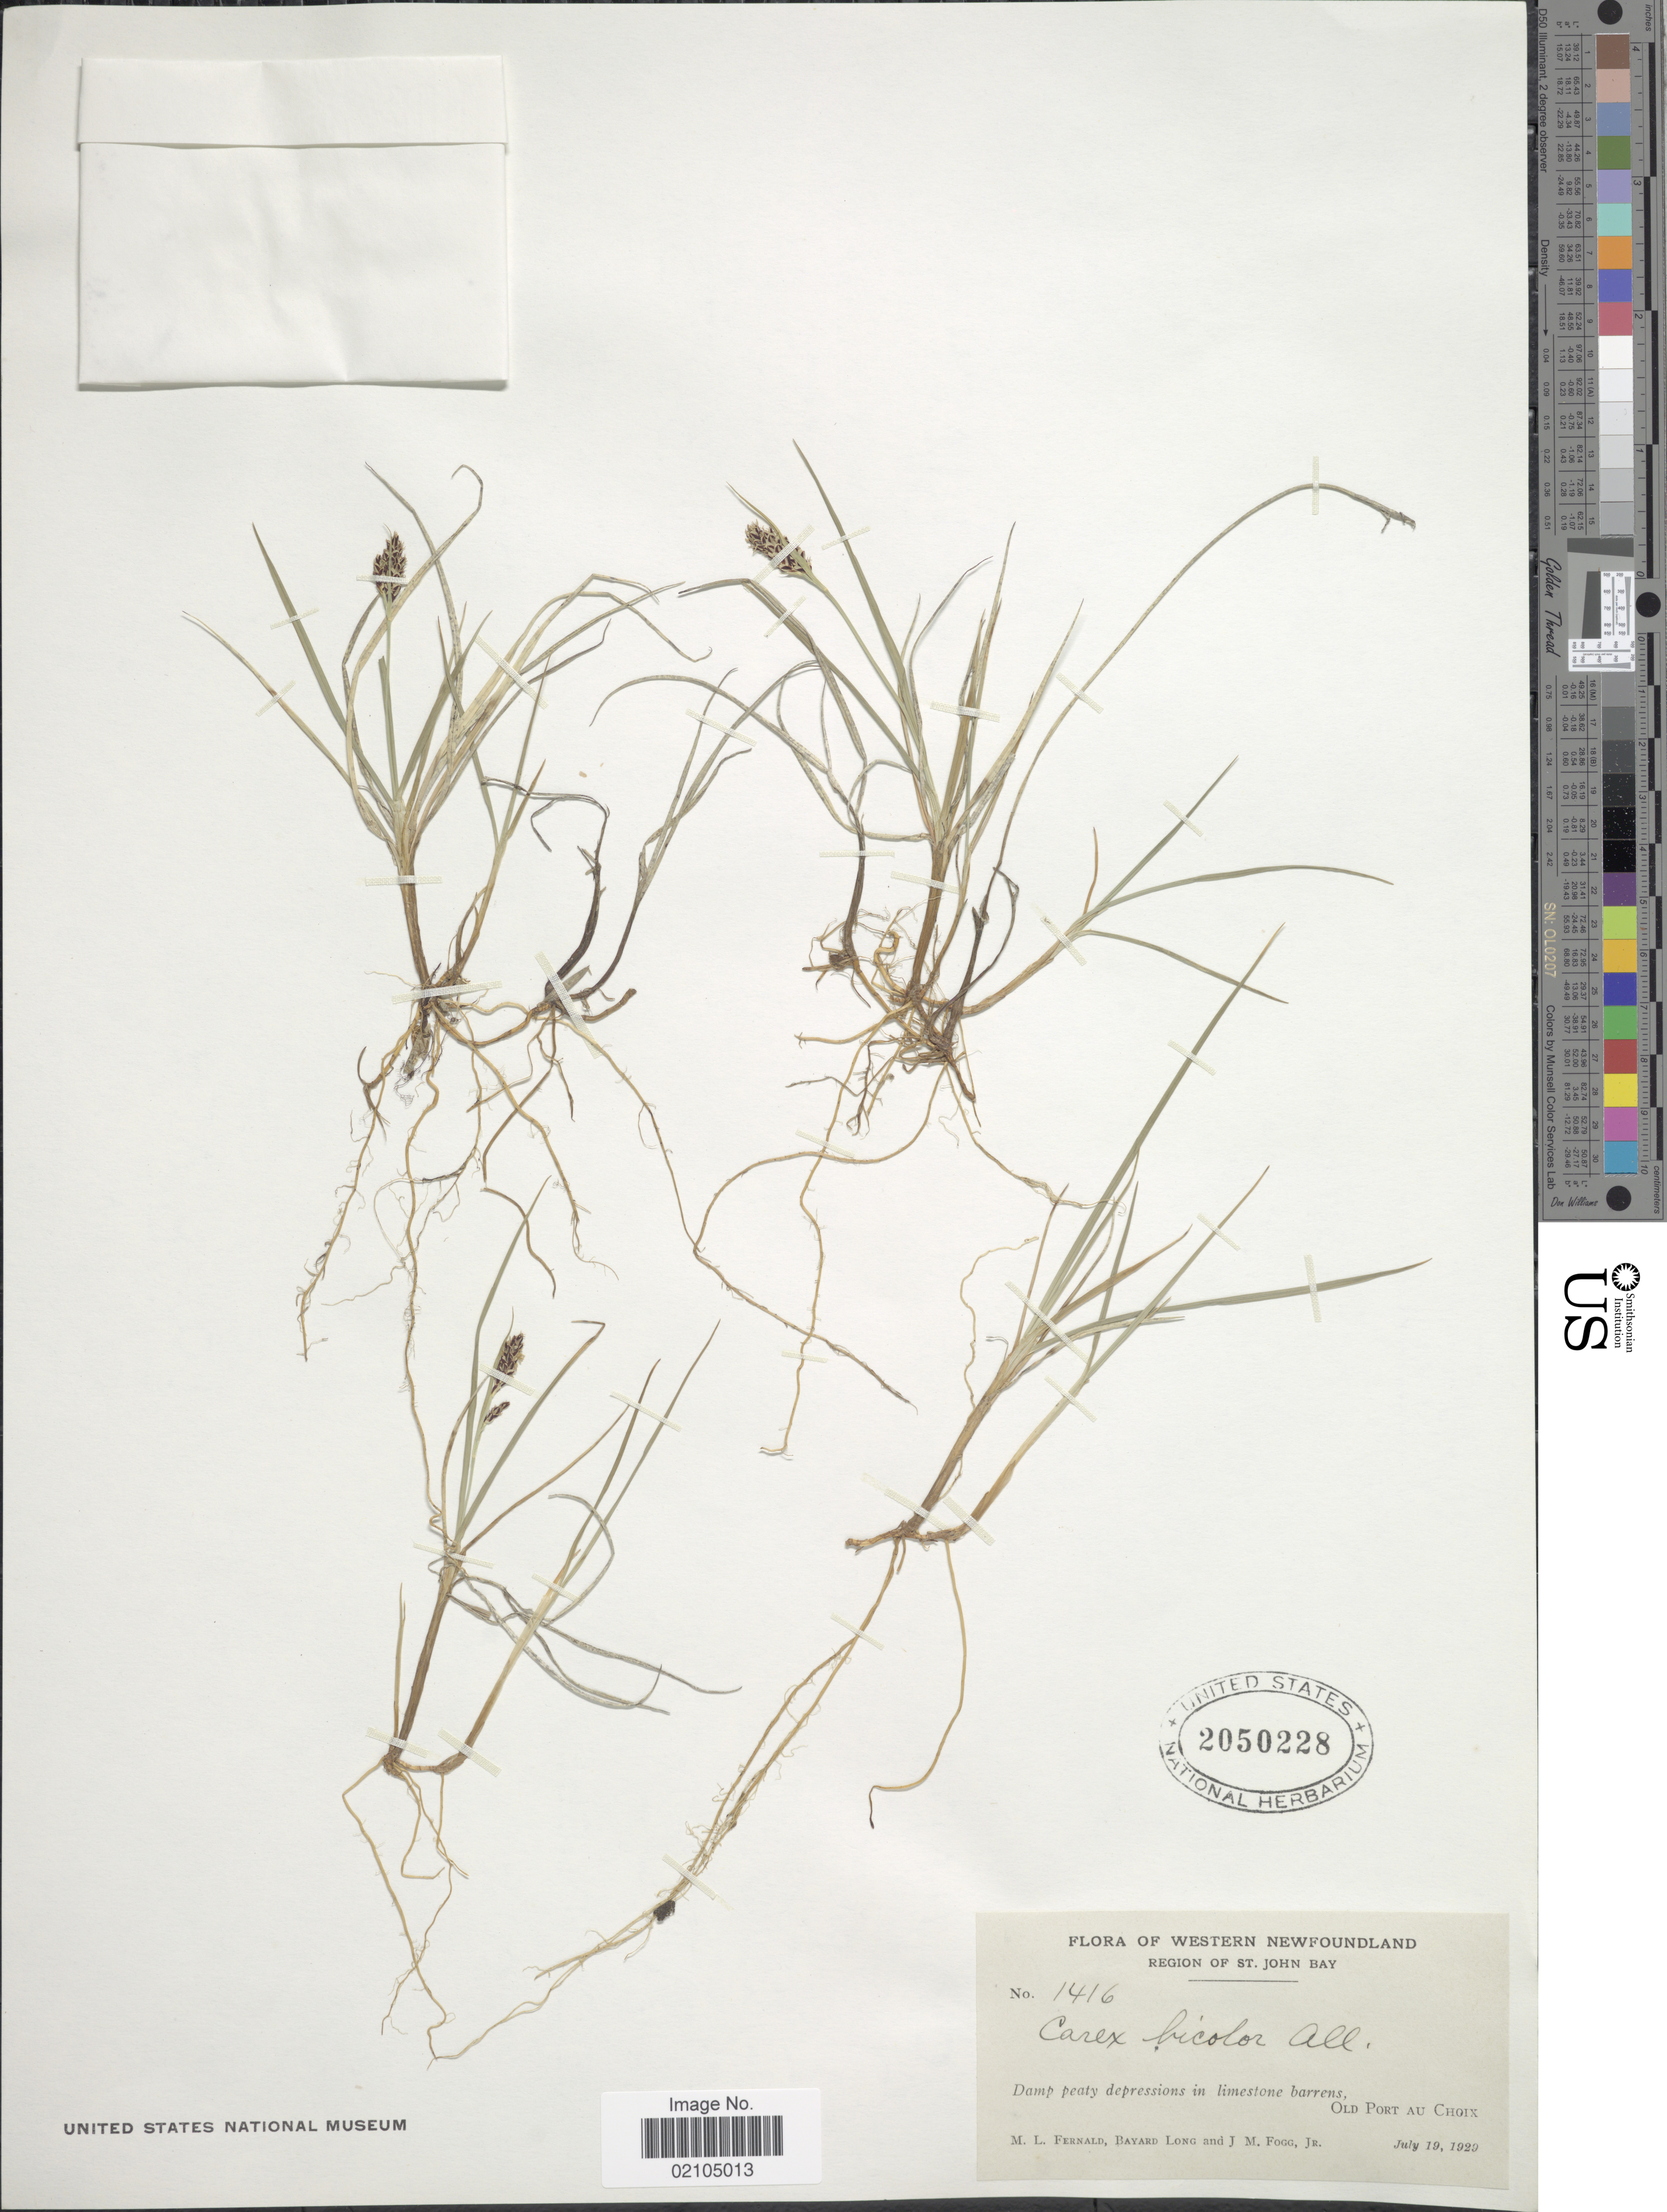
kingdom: Plantae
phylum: Tracheophyta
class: Liliopsida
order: Poales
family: Cyperaceae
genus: Carex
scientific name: Carex bicolor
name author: Bellardi ex All.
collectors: M. L. Fernald, B. Long & J. Fogg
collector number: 1416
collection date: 1929-07-19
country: Canada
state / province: Newfoundland and Labrador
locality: Western Newfoundland. Region of St. John Bay. Damp peaty depressions in limestone barrens, Old Port Au Choix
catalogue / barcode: US 2050228